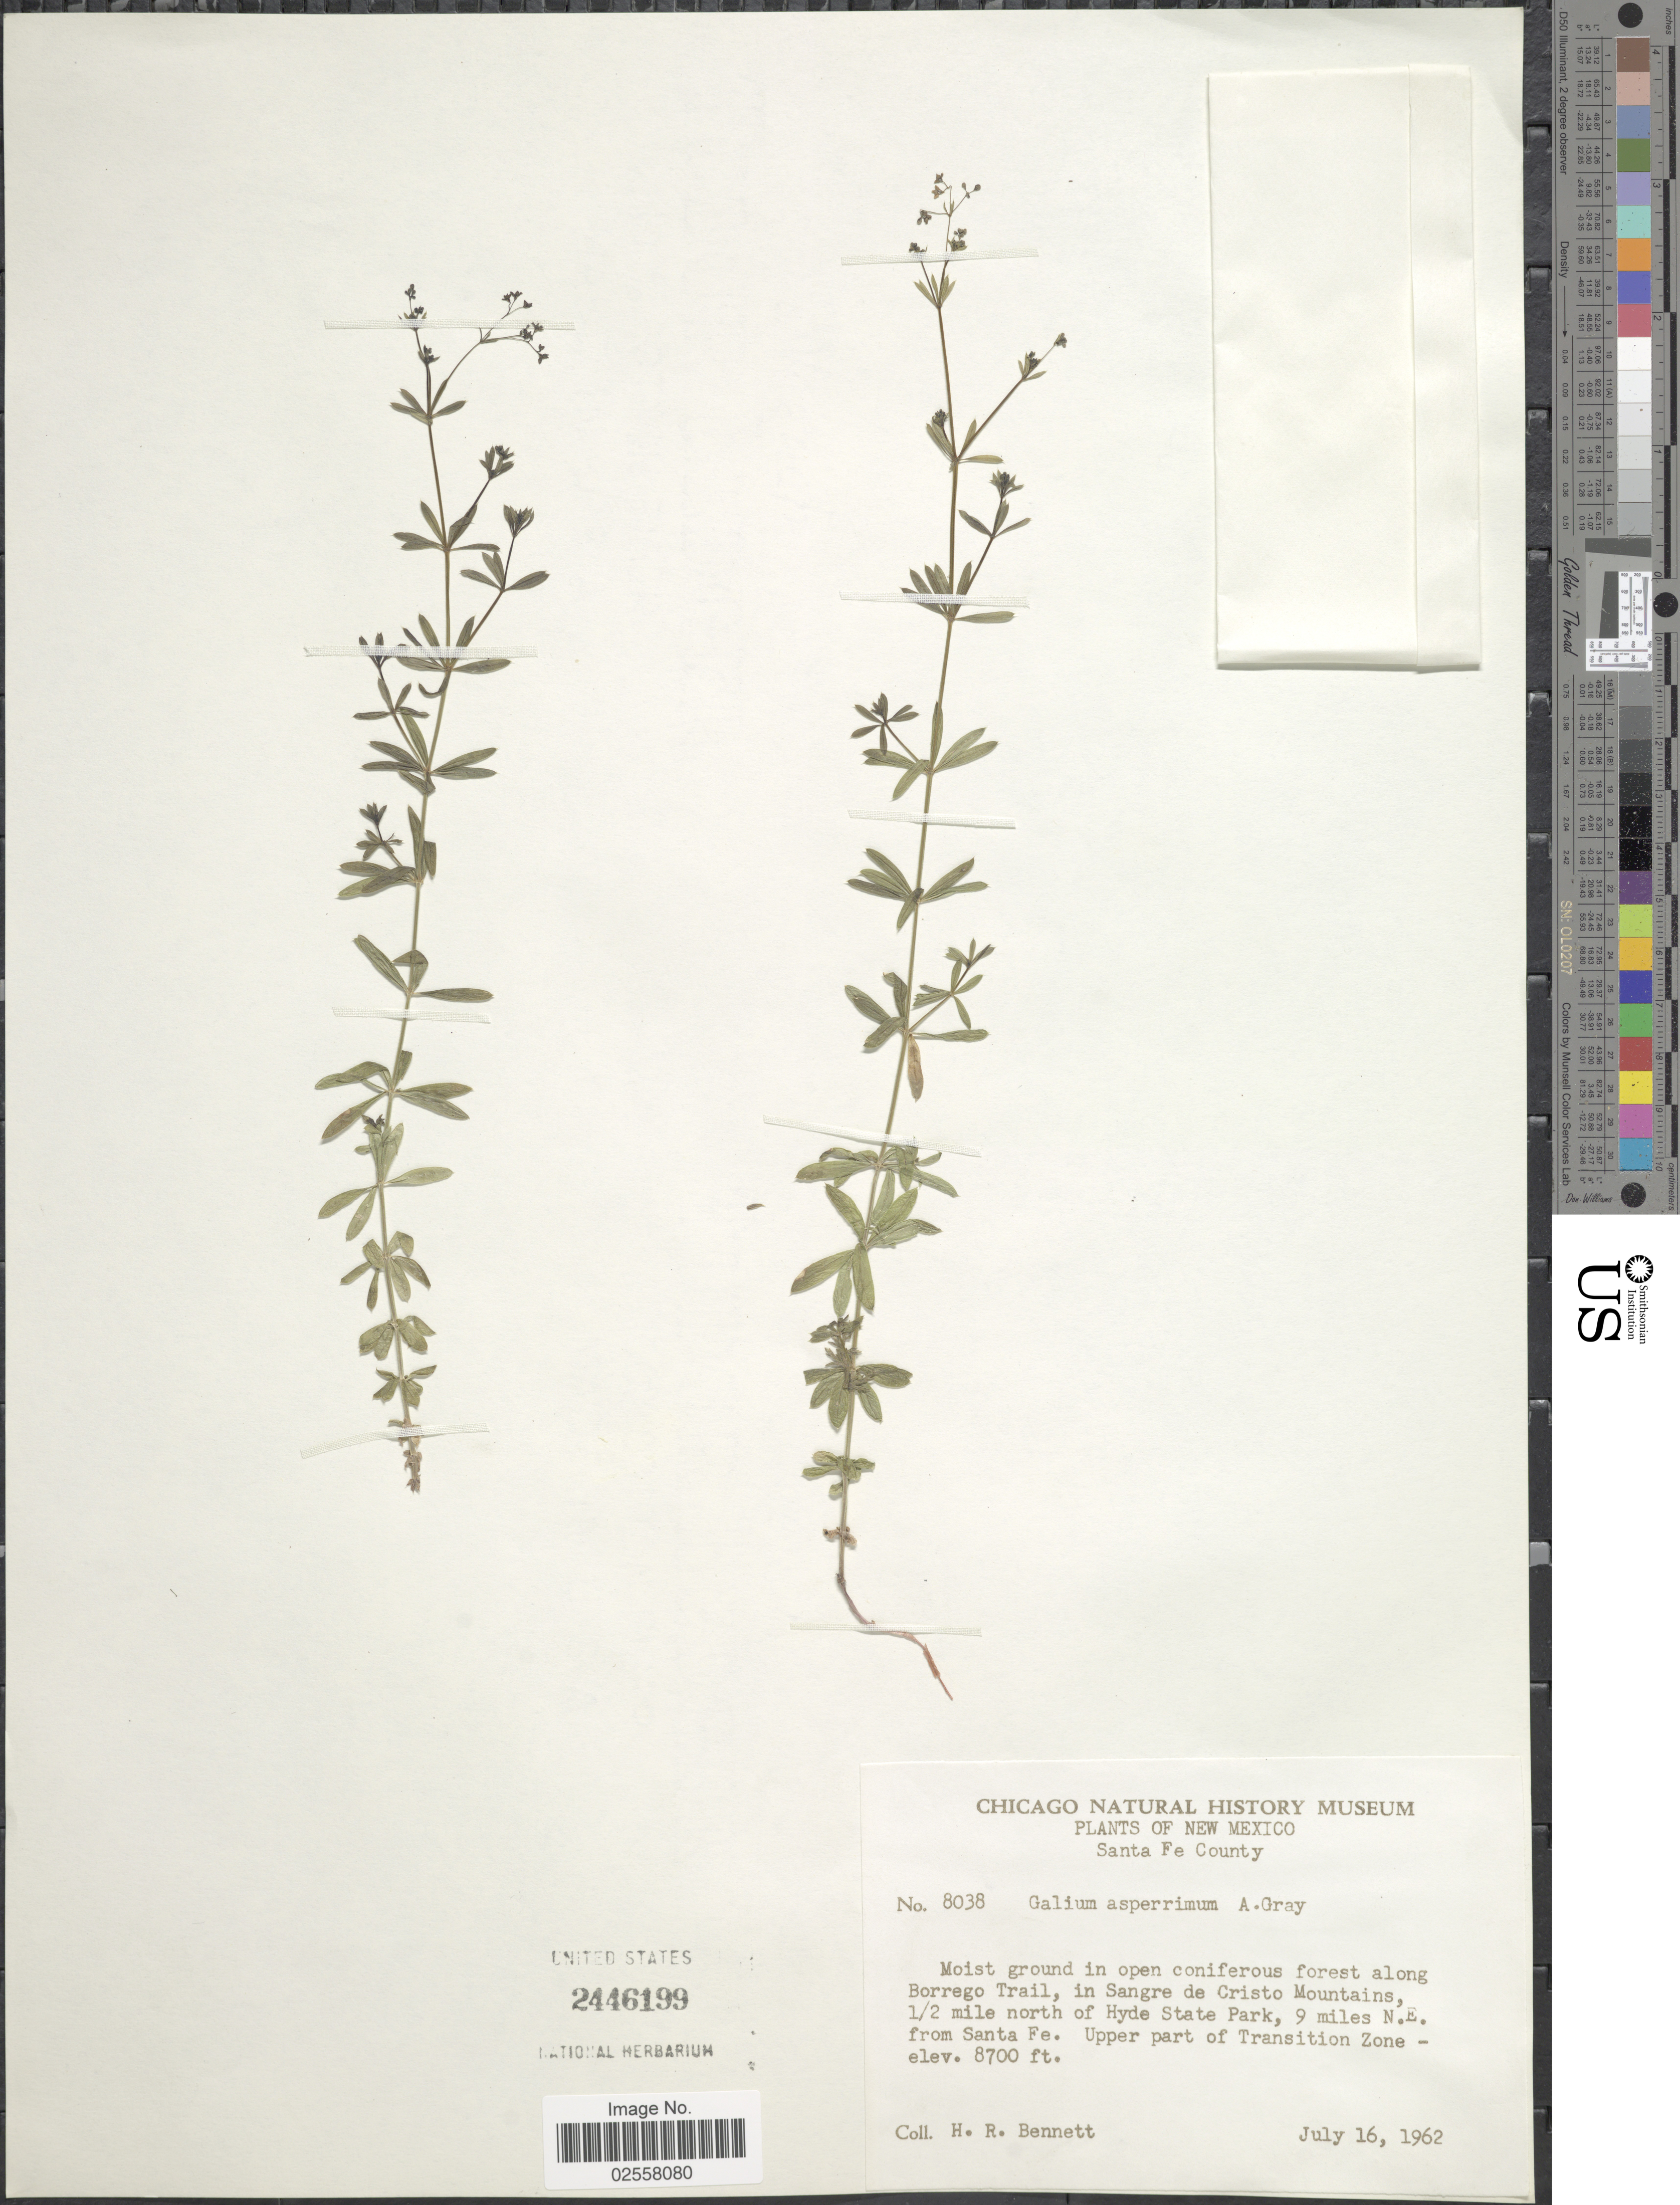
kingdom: Plantae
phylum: Tracheophyta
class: Magnoliopsida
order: Gentianales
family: Rubiaceae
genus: Galium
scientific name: Galium mexicanum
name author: Kunth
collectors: H. R. Bennett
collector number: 8038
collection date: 1962-07-16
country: United States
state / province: New Mexico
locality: Santa Fe County, Moist ground in open coniferous forest along Borrego Trail, in Sangre de Cristo Mountains, 1/2 mile north of Hyde State Park, 9 miles N.E. from Santa Fe. Upper Transition Zone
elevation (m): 2652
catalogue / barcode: US 2446199